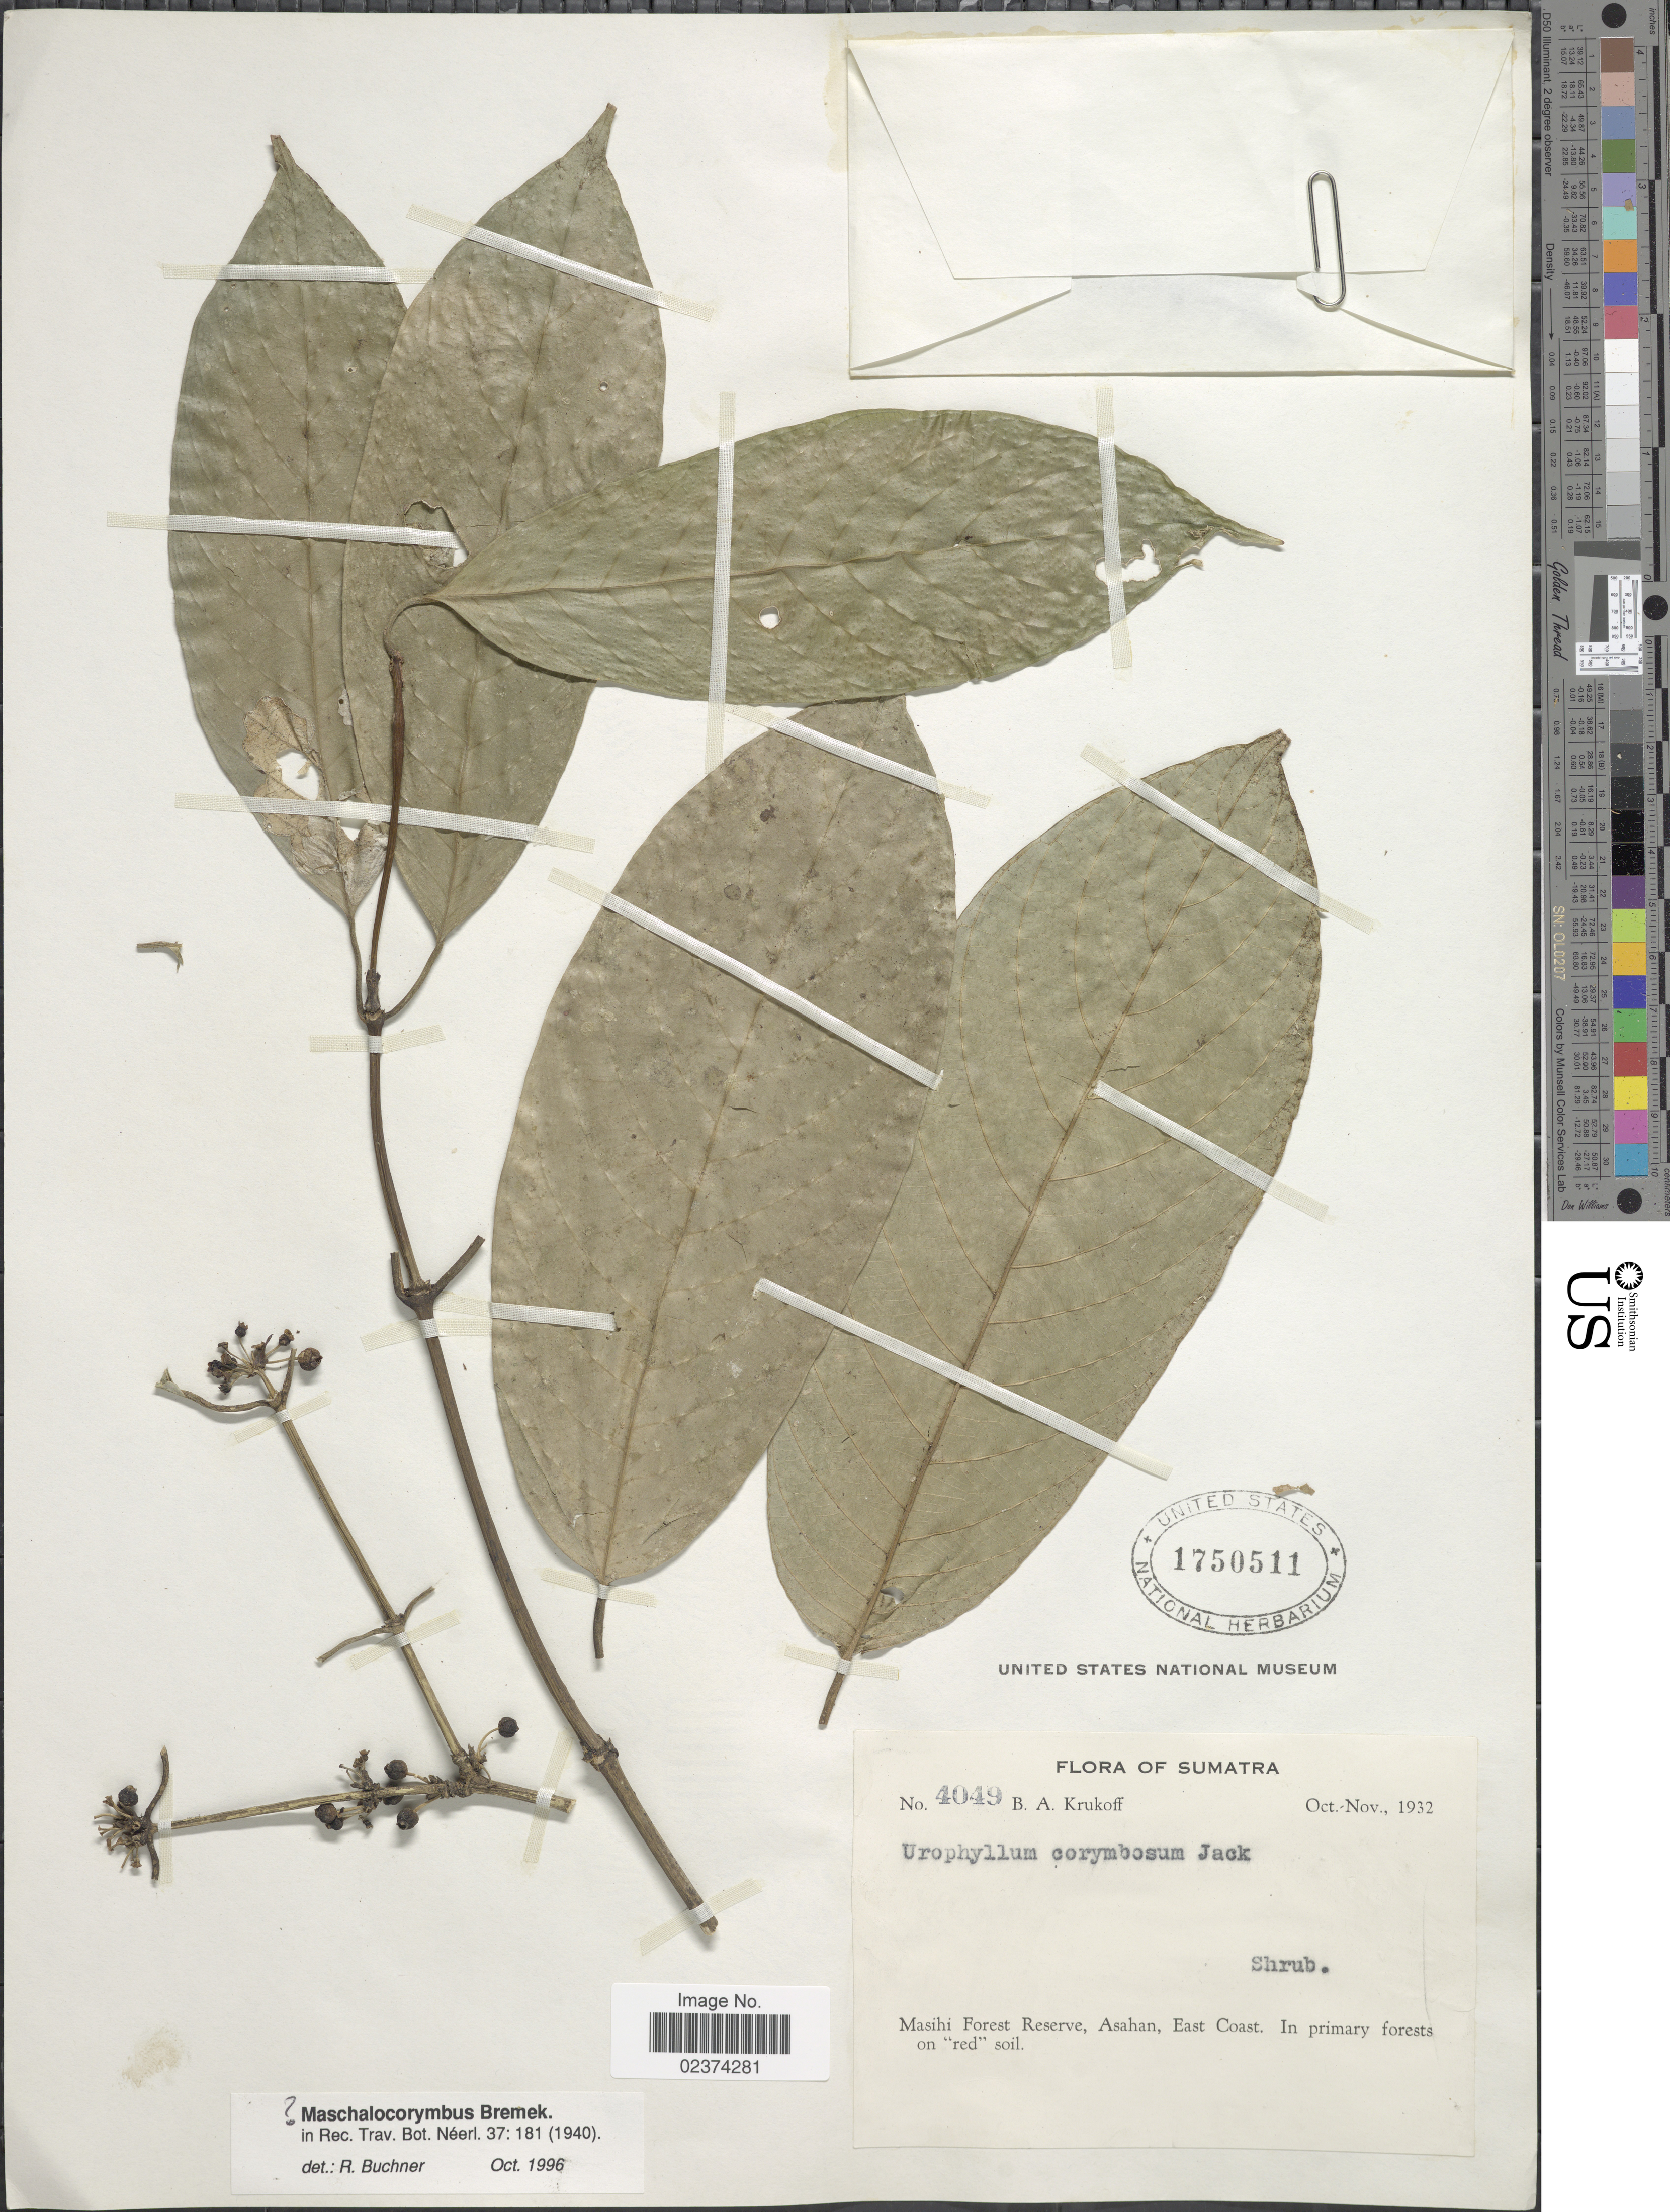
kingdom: Plantae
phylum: Tracheophyta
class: Magnoliopsida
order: Gentianales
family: Rubiaceae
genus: Maschalocorymbus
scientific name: Maschalocorymbus sp.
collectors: B. A. Krukoff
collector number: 4049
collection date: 1932-10/1932-11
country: Indonesia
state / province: Sumatra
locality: Masihi Forest Reserve, Asahan, East Coast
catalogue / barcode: US 1750511